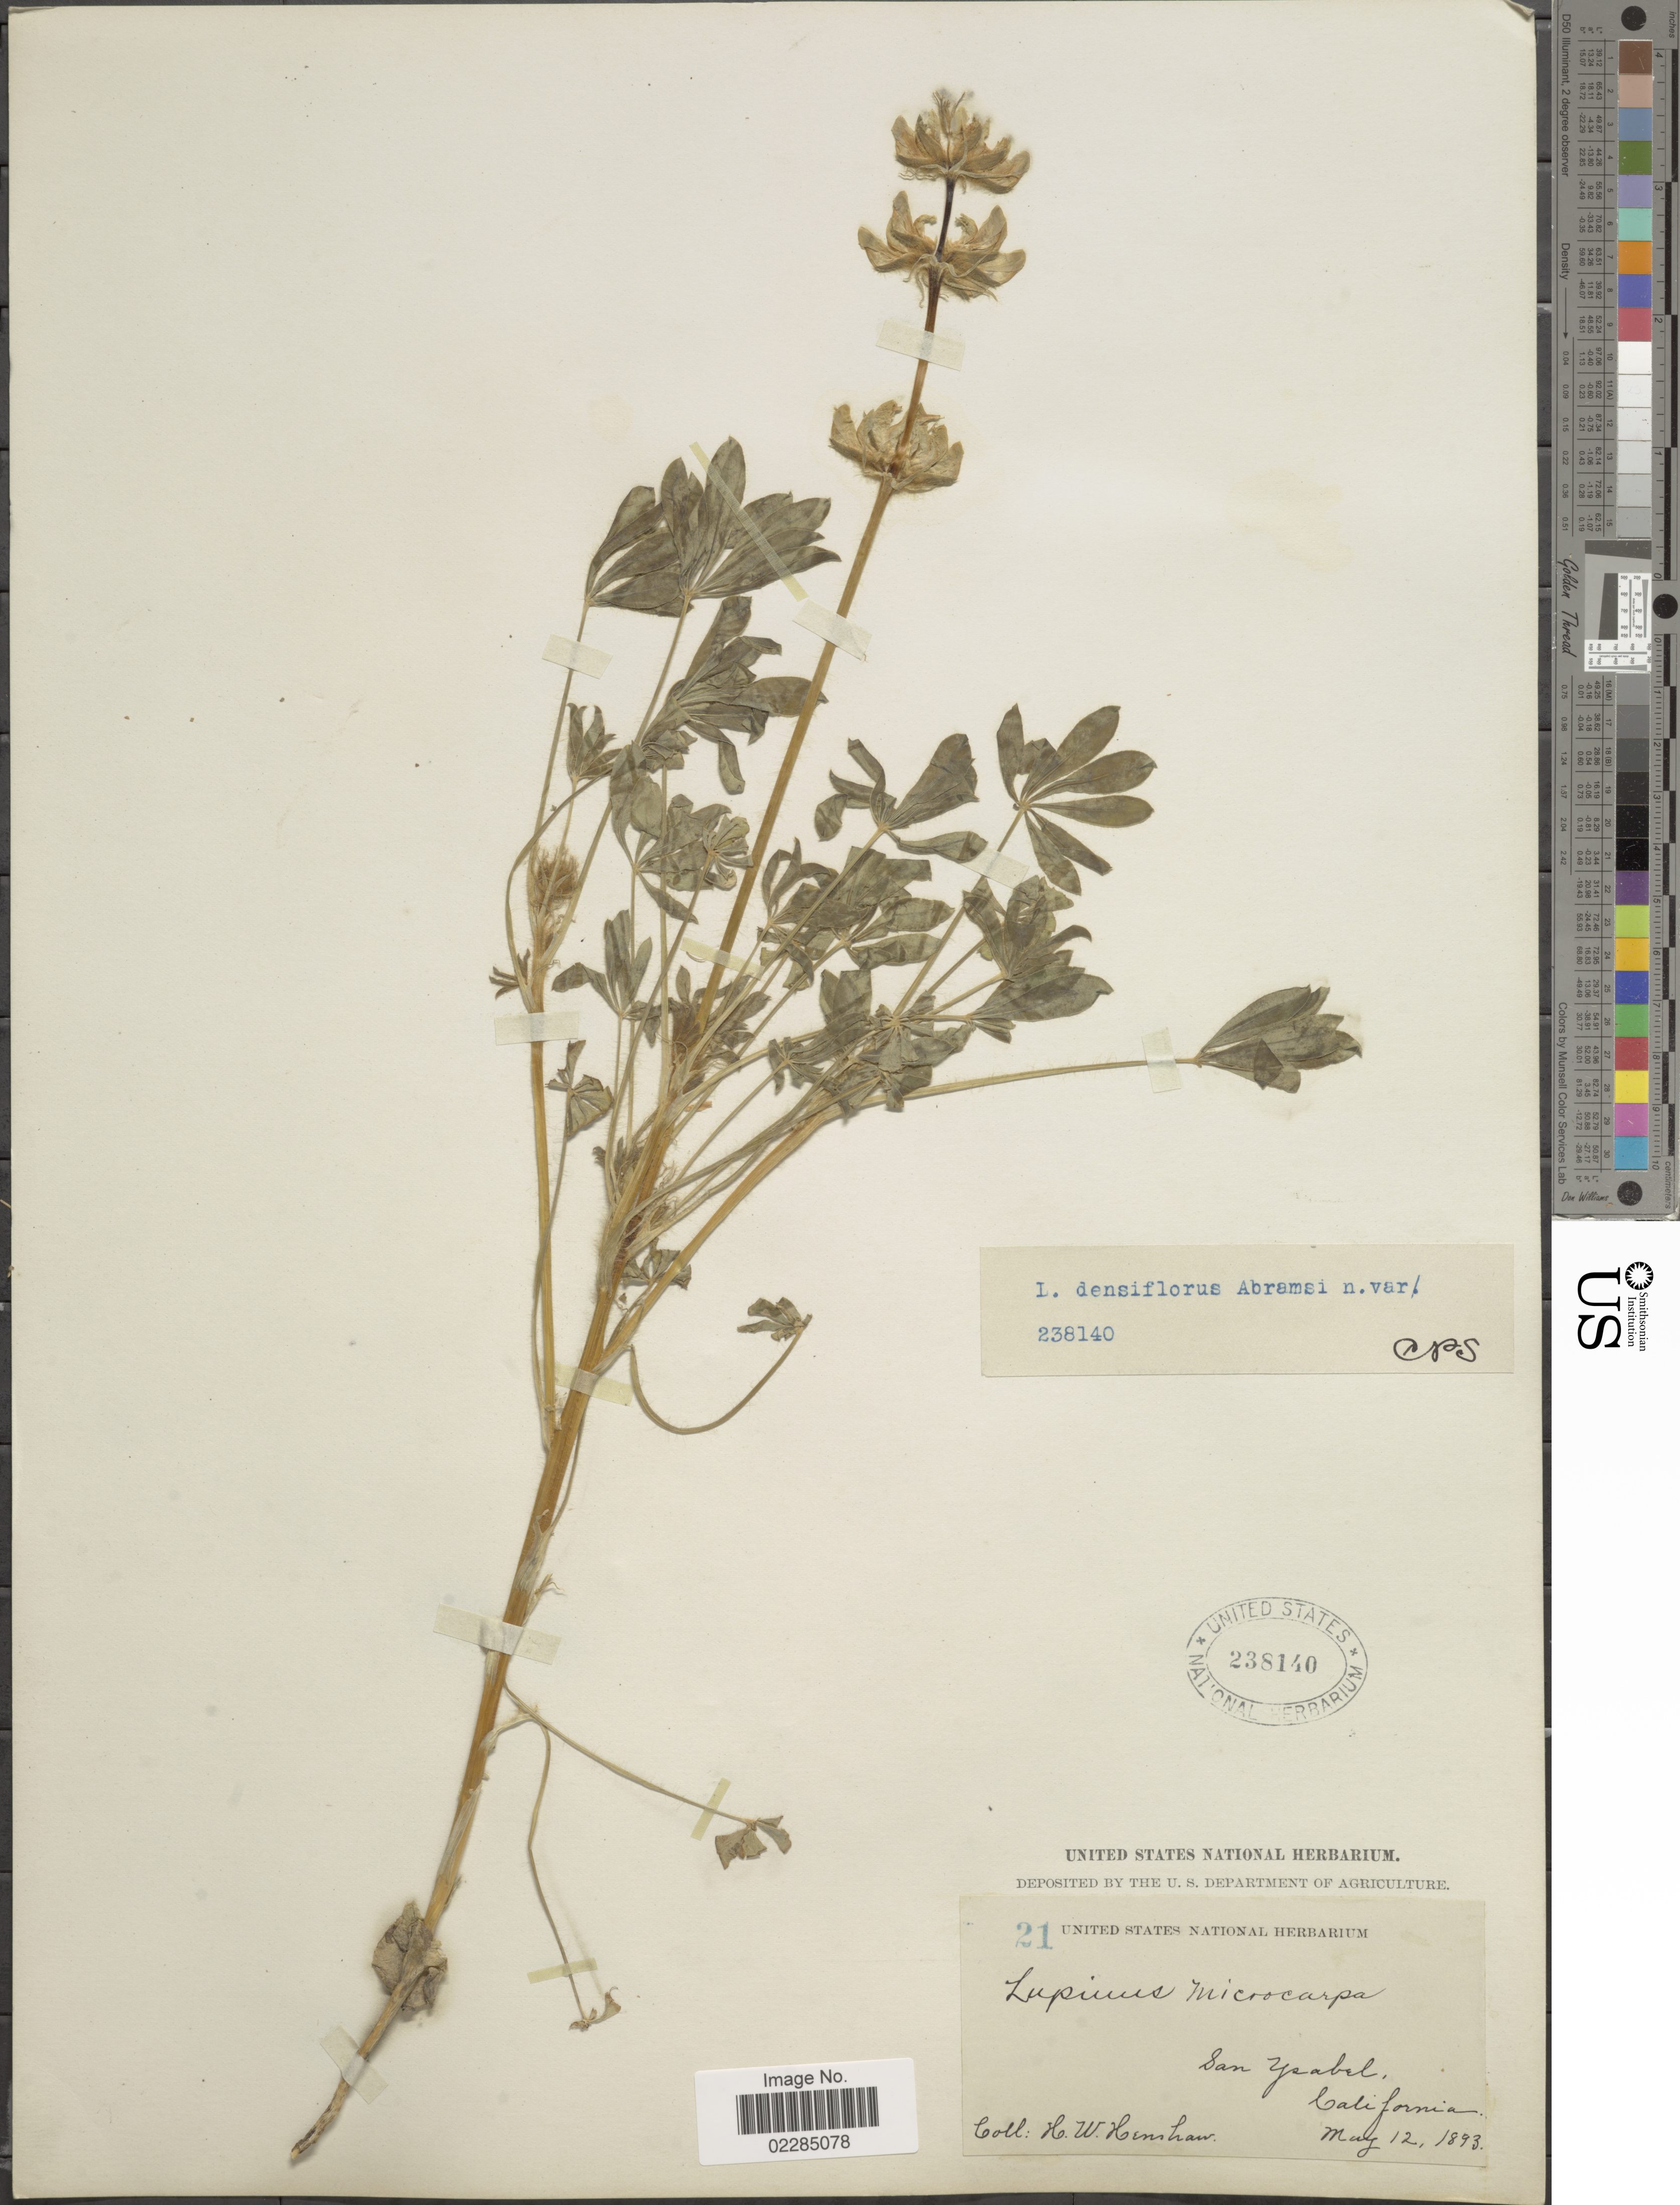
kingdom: Plantae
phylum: Tracheophyta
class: Magnoliopsida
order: Fabales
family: Fabaceae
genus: Lupinus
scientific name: Lupinus densiflorus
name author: Benth.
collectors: H. Henshaw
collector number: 21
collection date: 1893-05-12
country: United States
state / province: California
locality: San Ysabel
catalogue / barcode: US 238140